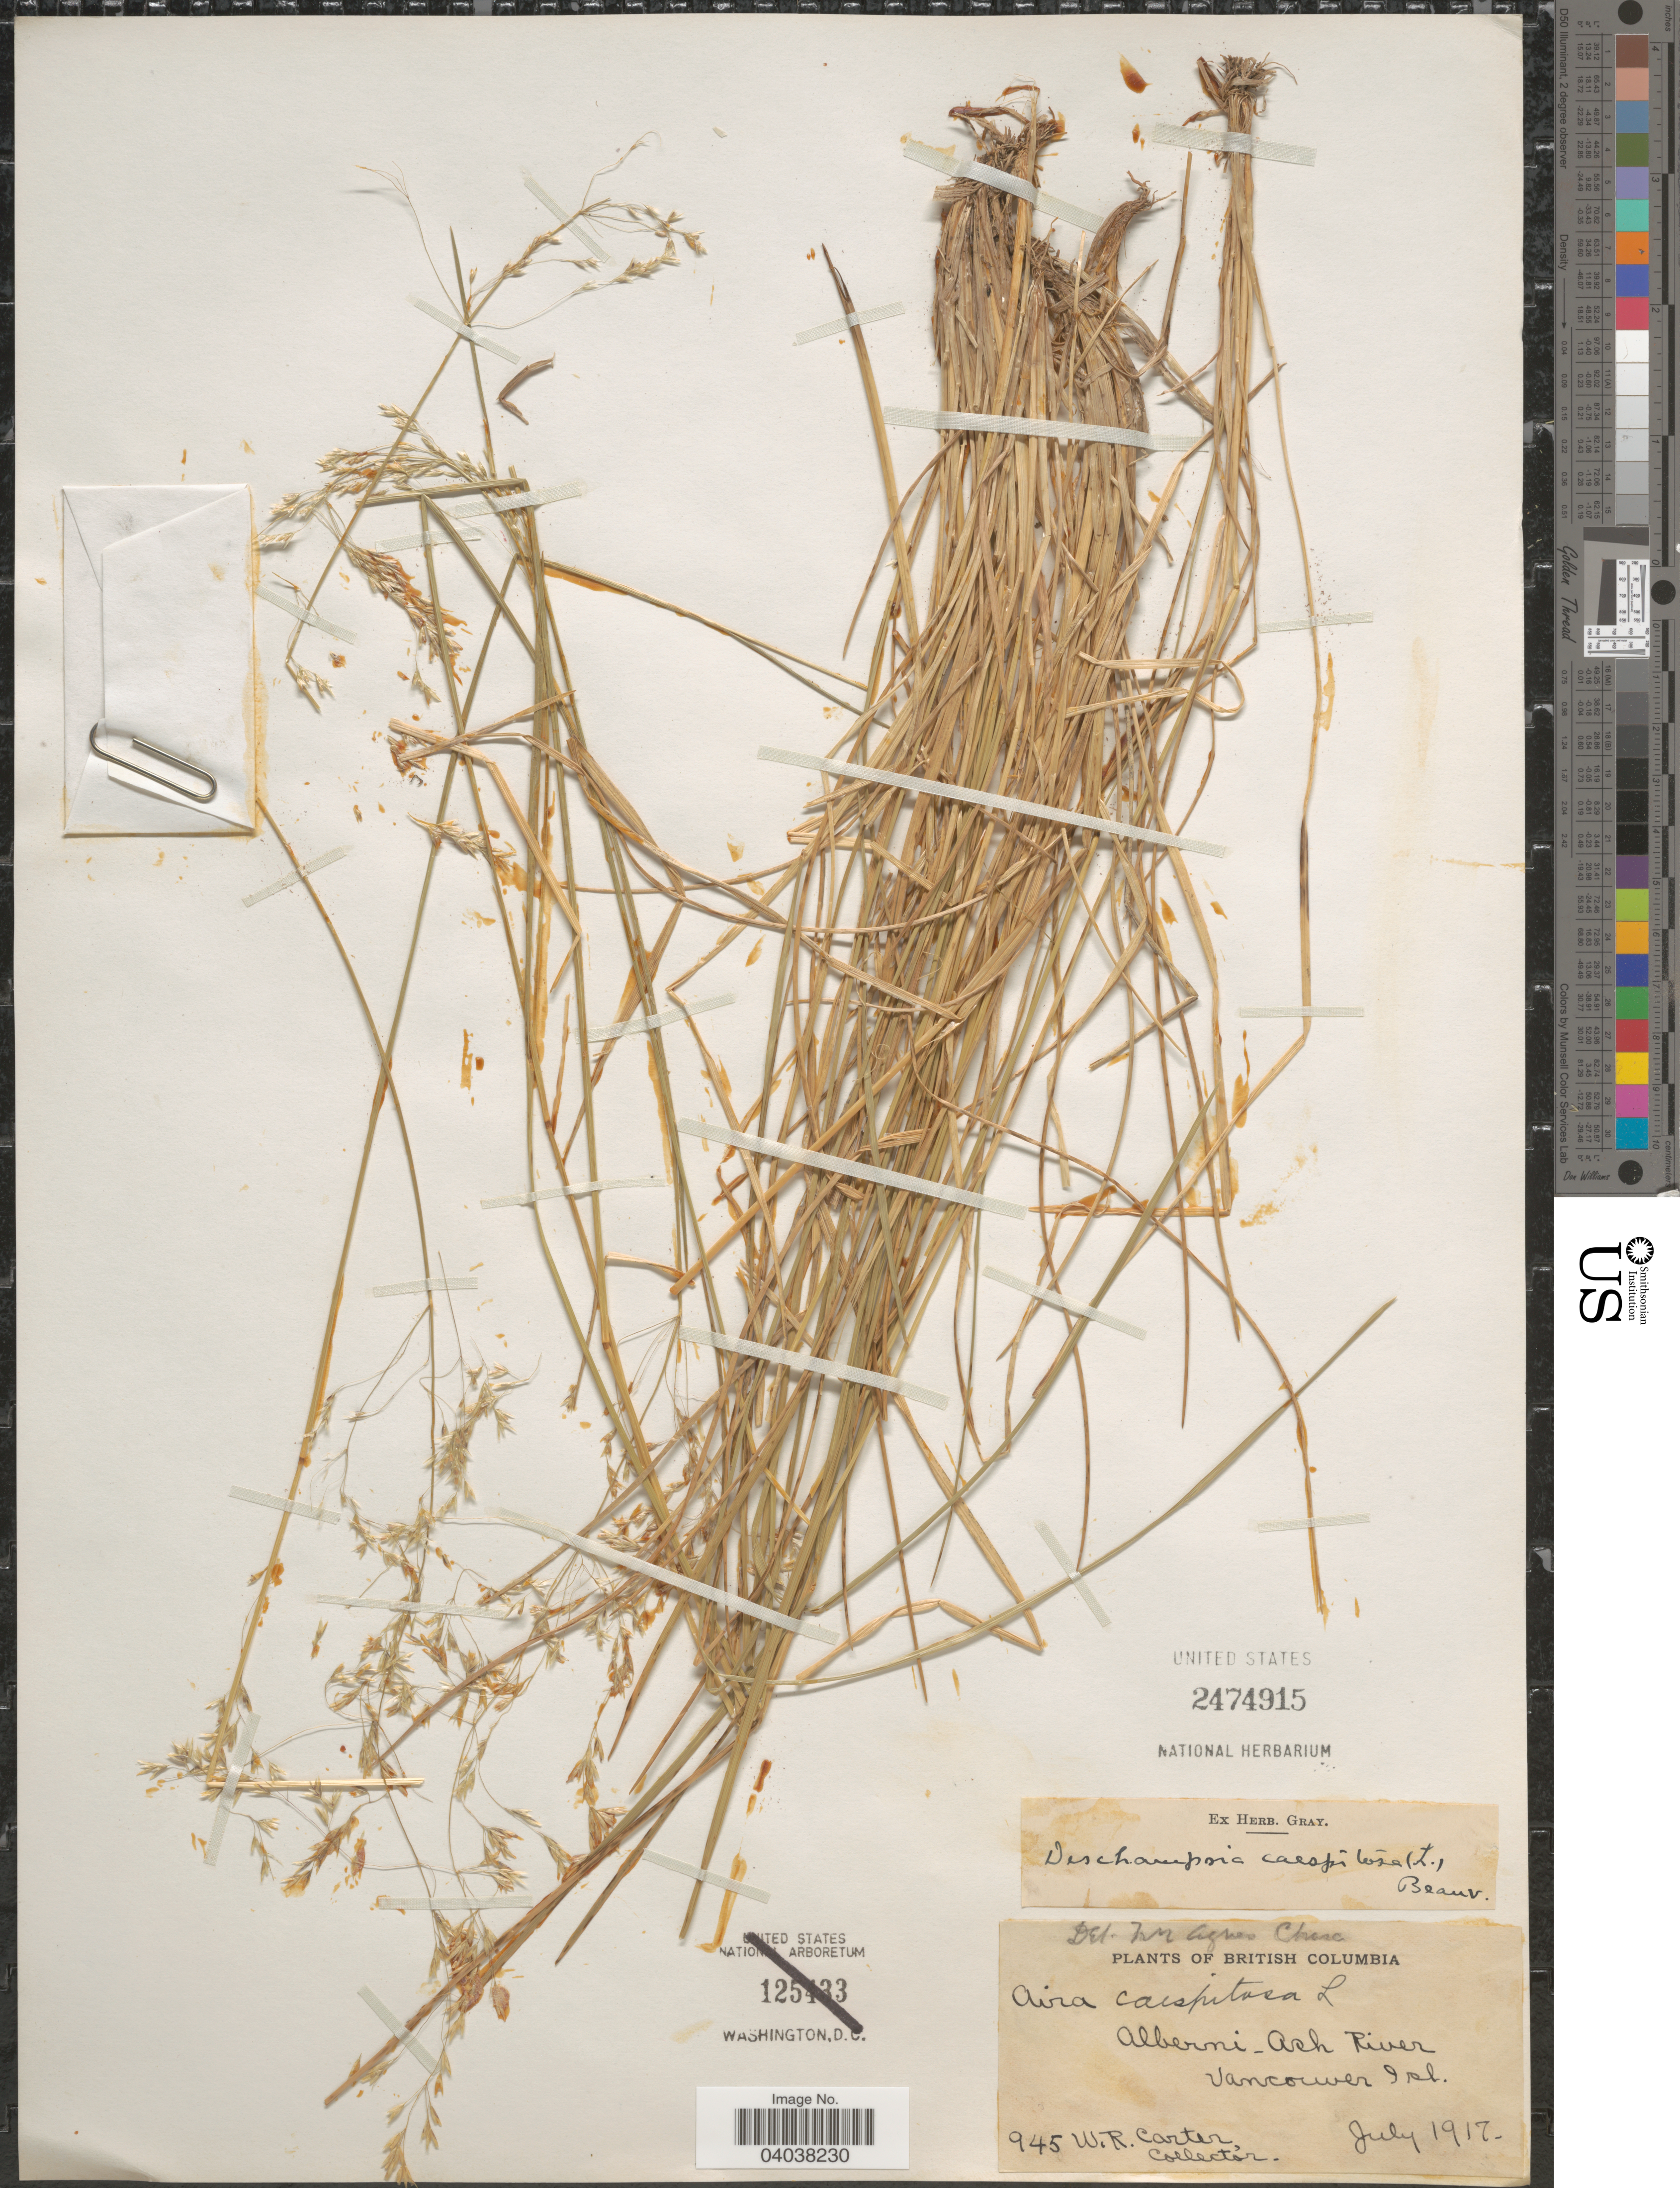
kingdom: Plantae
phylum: Tracheophyta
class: Liliopsida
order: Poales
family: Poaceae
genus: Deschampsia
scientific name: Deschampsia cespitosa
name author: (L.) P. Beauv.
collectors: W. R. Carter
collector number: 945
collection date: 1917-07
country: Canada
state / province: British Columbia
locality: Alberni - Ash River. Vancouver Isl.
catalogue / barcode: US 2474915